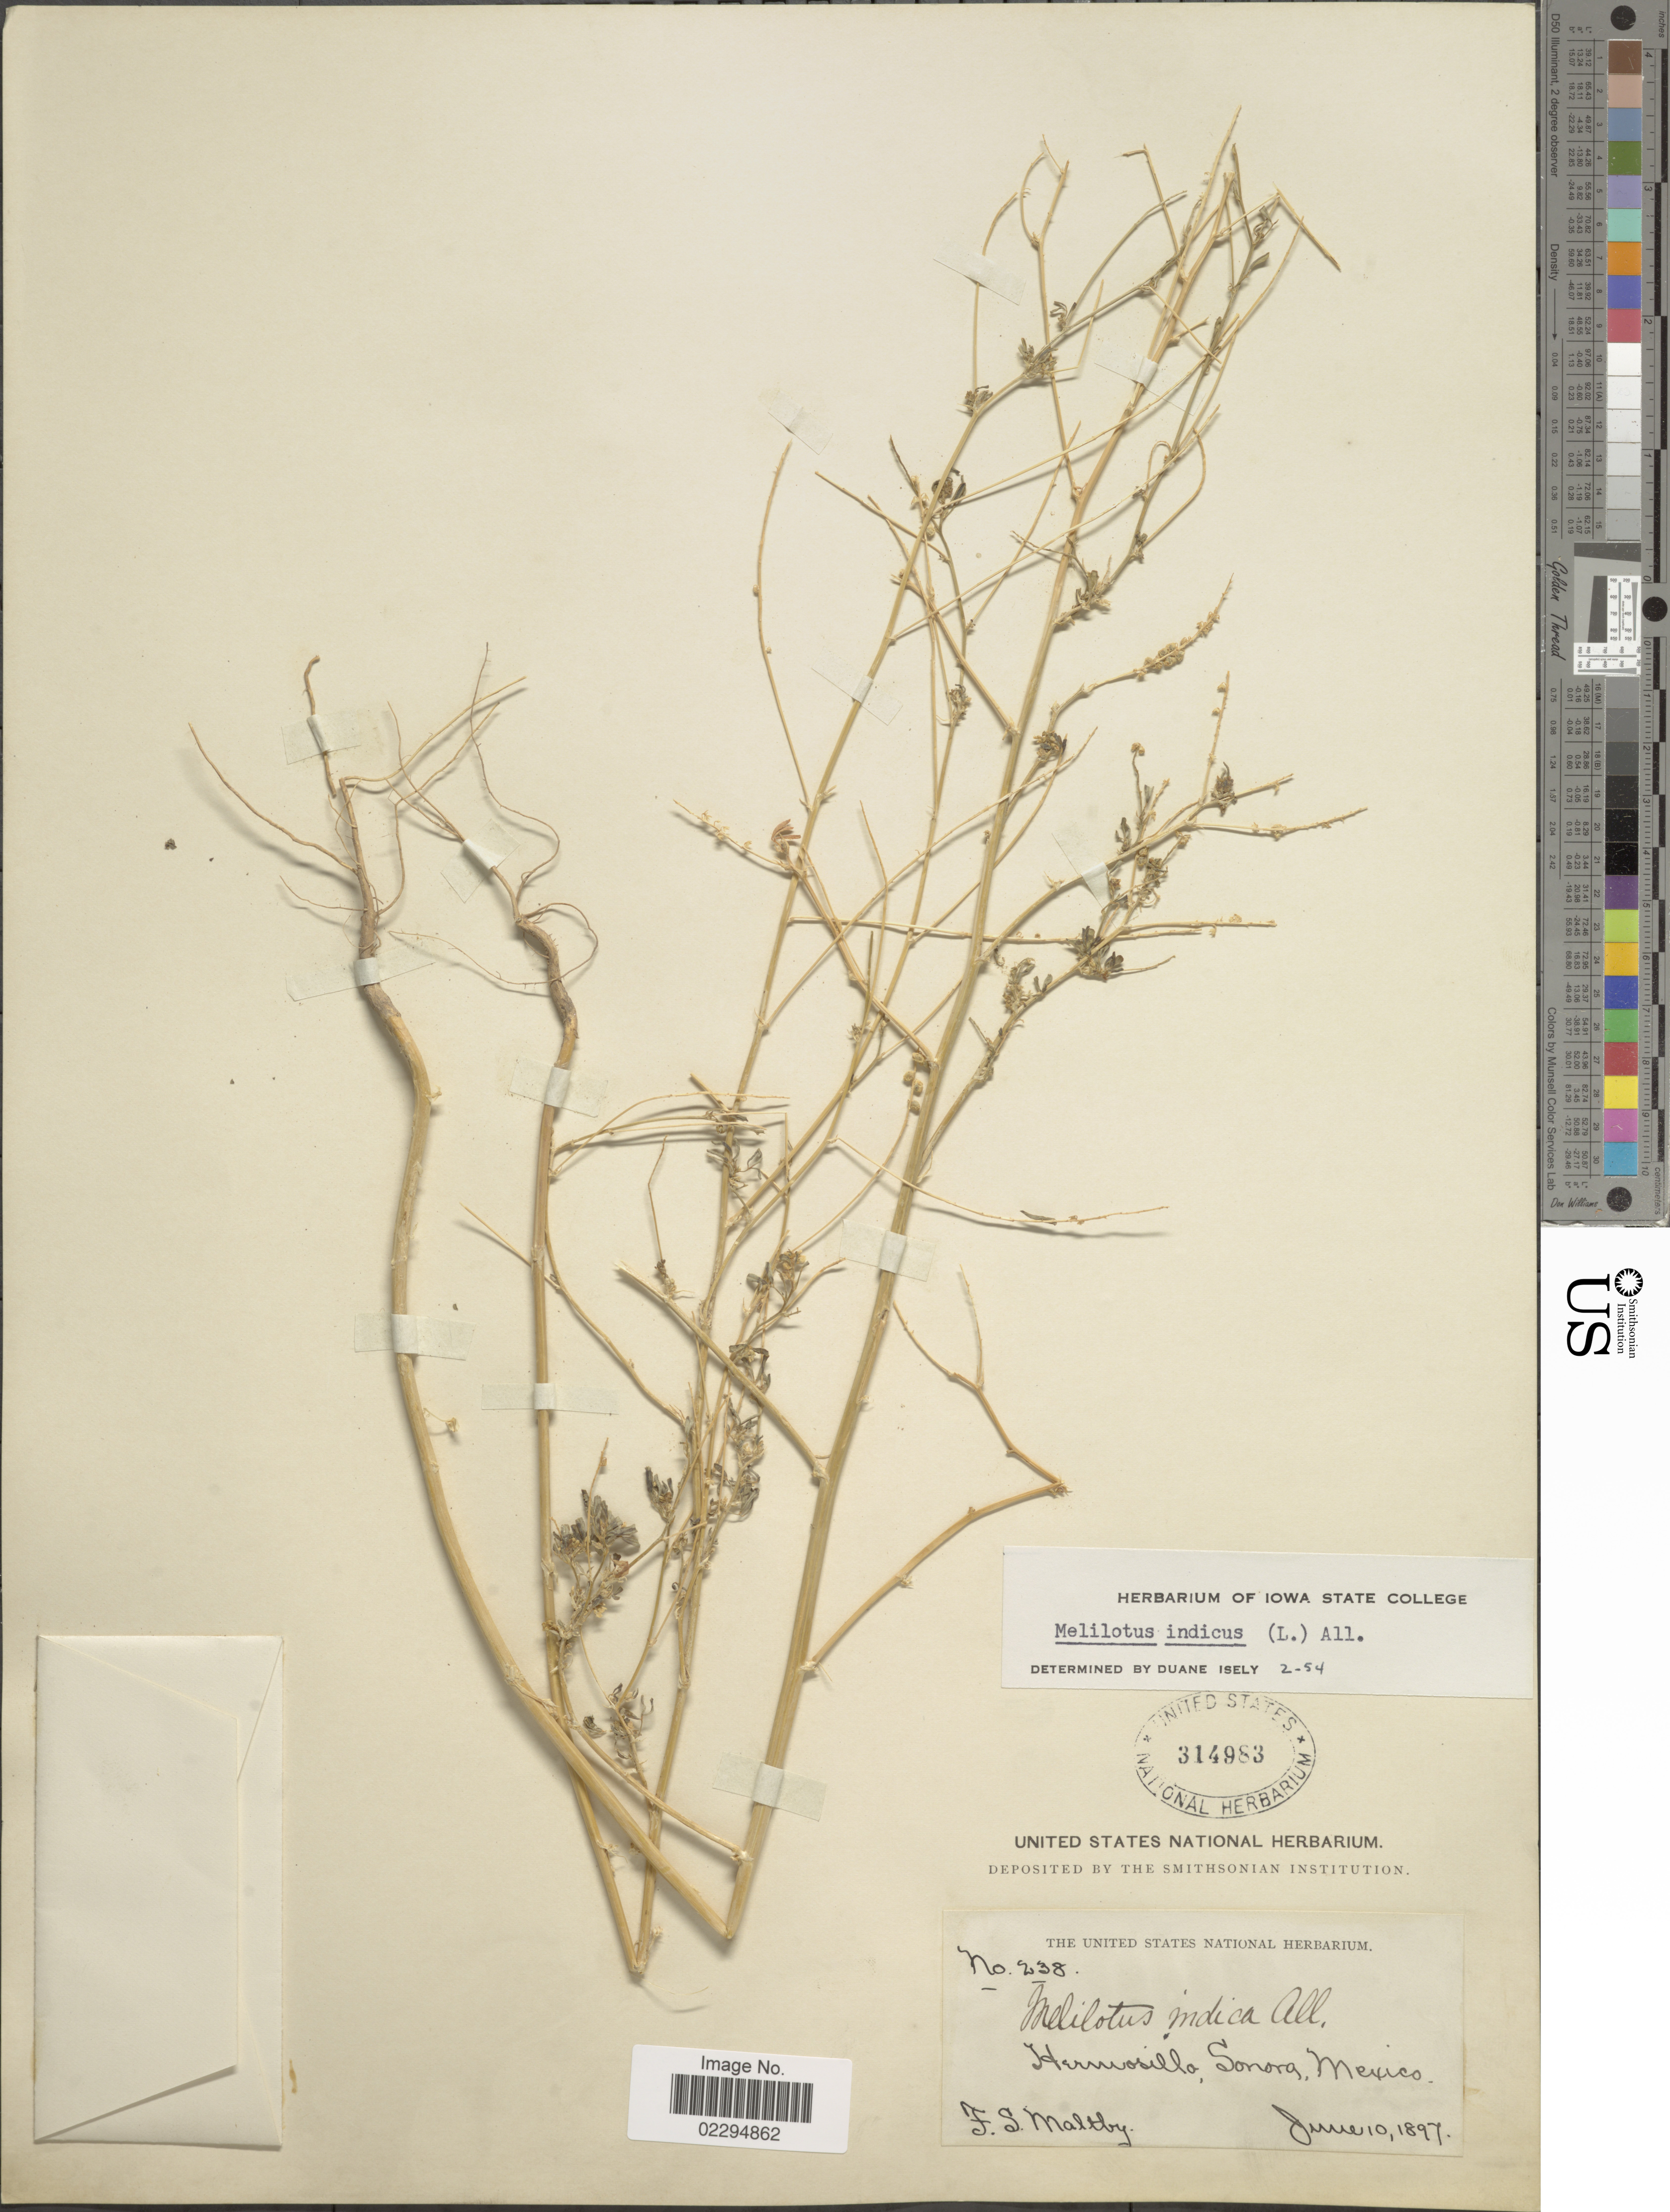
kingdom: Plantae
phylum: Tracheophyta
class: Magnoliopsida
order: Fabales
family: Fabaceae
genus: Melilotus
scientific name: Melilotus indicus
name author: (L.) All.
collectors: F. S. Maltby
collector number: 238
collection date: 1897-06-10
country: Mexico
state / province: Sonora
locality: Hermosillo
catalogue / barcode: US 314983